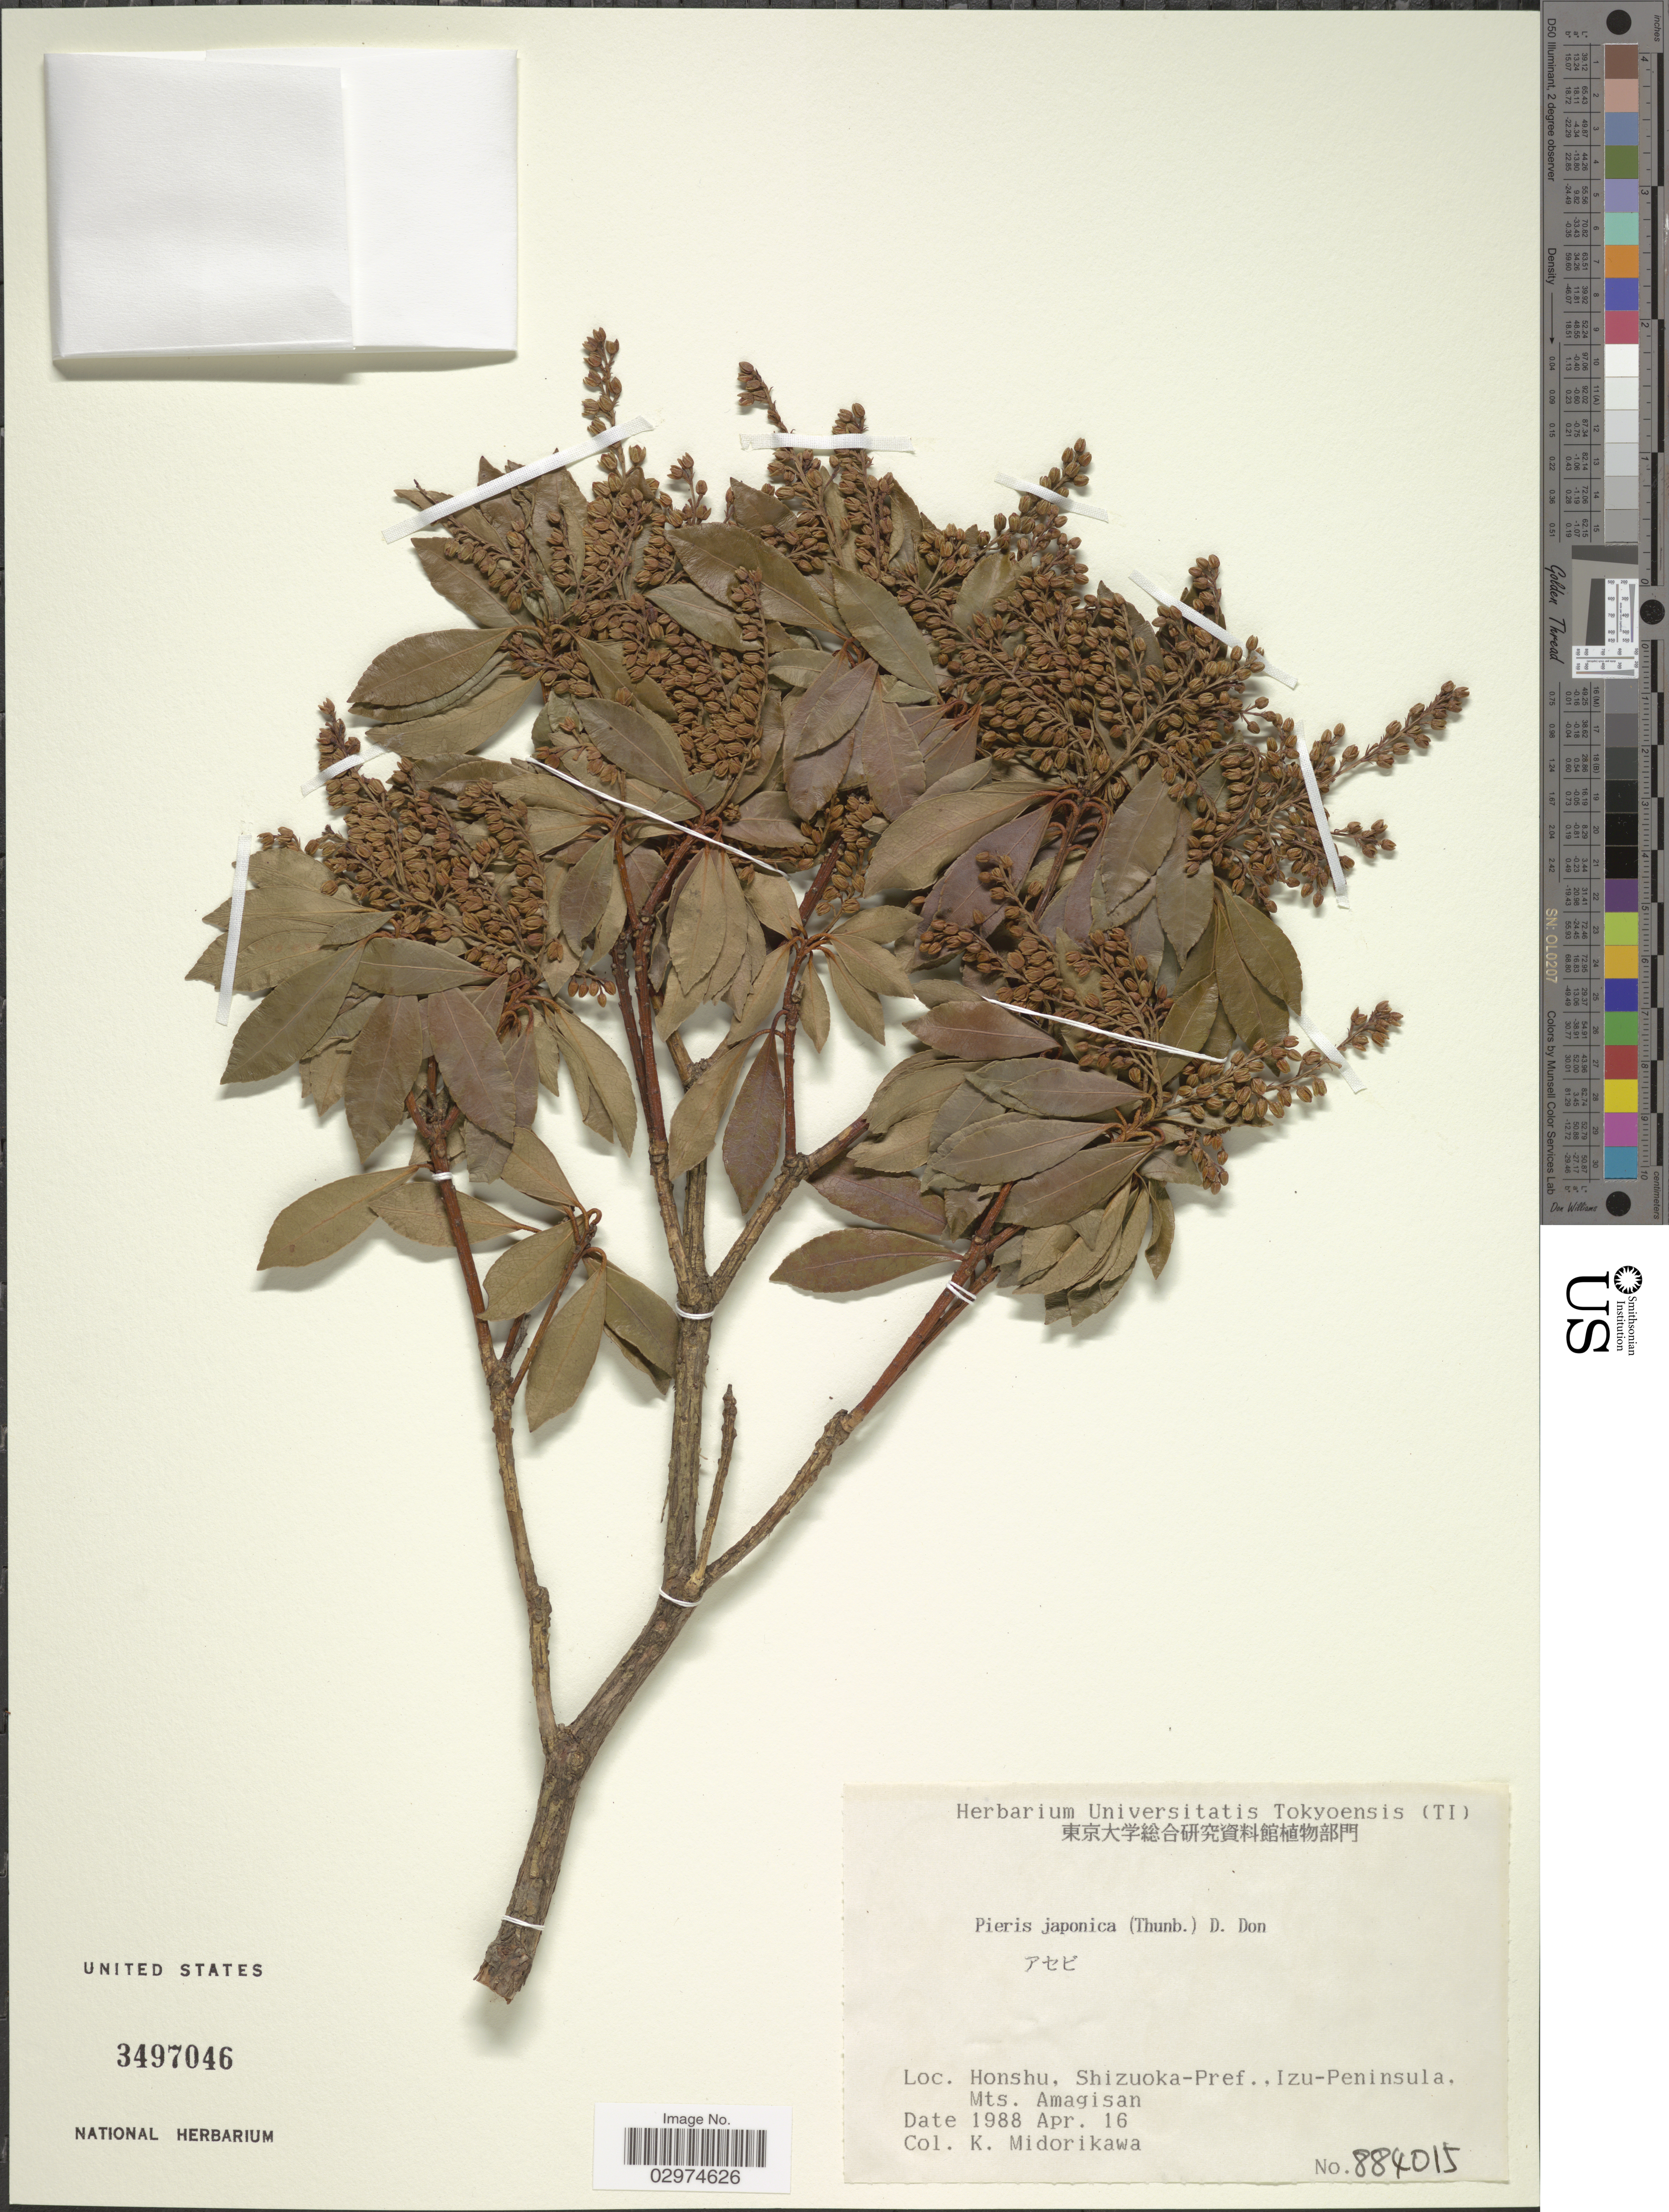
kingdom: Plantae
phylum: Tracheophyta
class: Magnoliopsida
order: Ericales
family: Ericaceae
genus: Pieris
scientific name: Pieris japonica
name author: (Thunb.) D. Don ex G. Don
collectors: K. Midorikawa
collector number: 884015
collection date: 1988-04-16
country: Japan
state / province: Sizuoka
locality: Honshu. Shizuoka-Pref., Izu-Peninsula. Mts. Amagisan.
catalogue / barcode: US 3497046